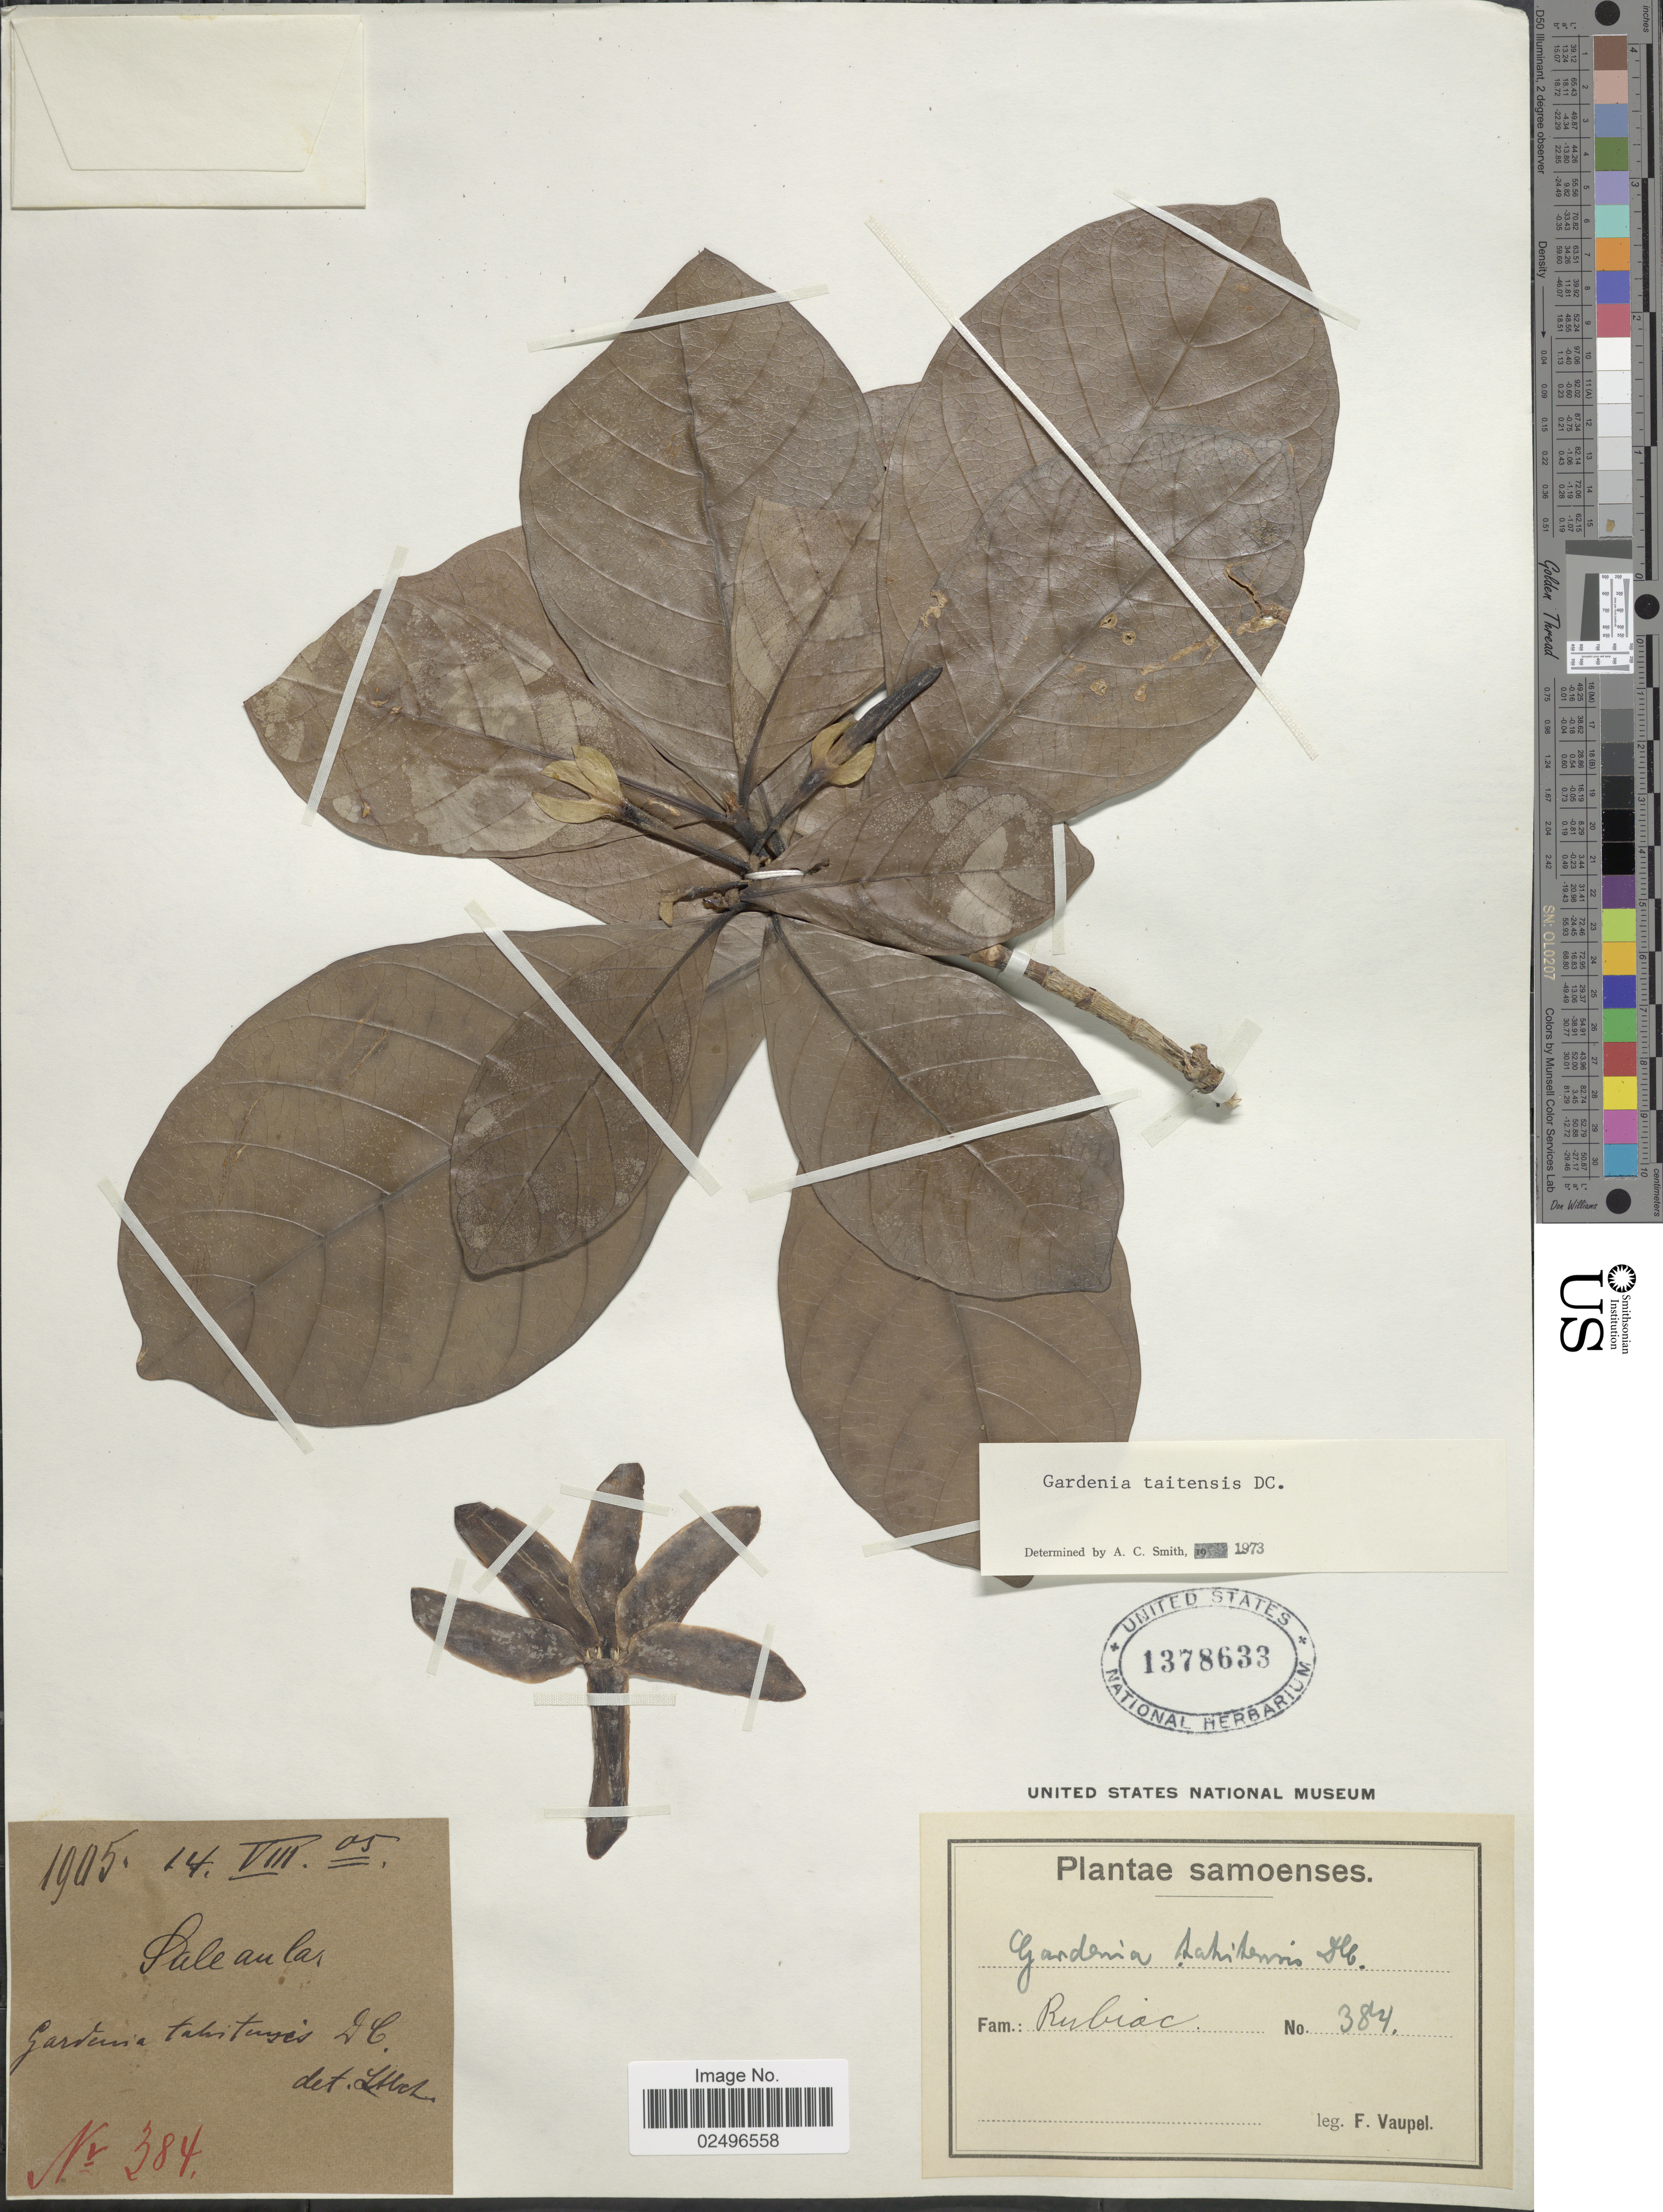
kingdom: Plantae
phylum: Tracheophyta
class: Magnoliopsida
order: Gentianales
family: Rubiaceae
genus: Gardenia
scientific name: Gardenia taitensis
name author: DC.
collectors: F. Vaupel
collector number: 384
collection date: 1905-08-14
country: Samoa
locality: Samoenses, Saleaulas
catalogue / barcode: US 1378633